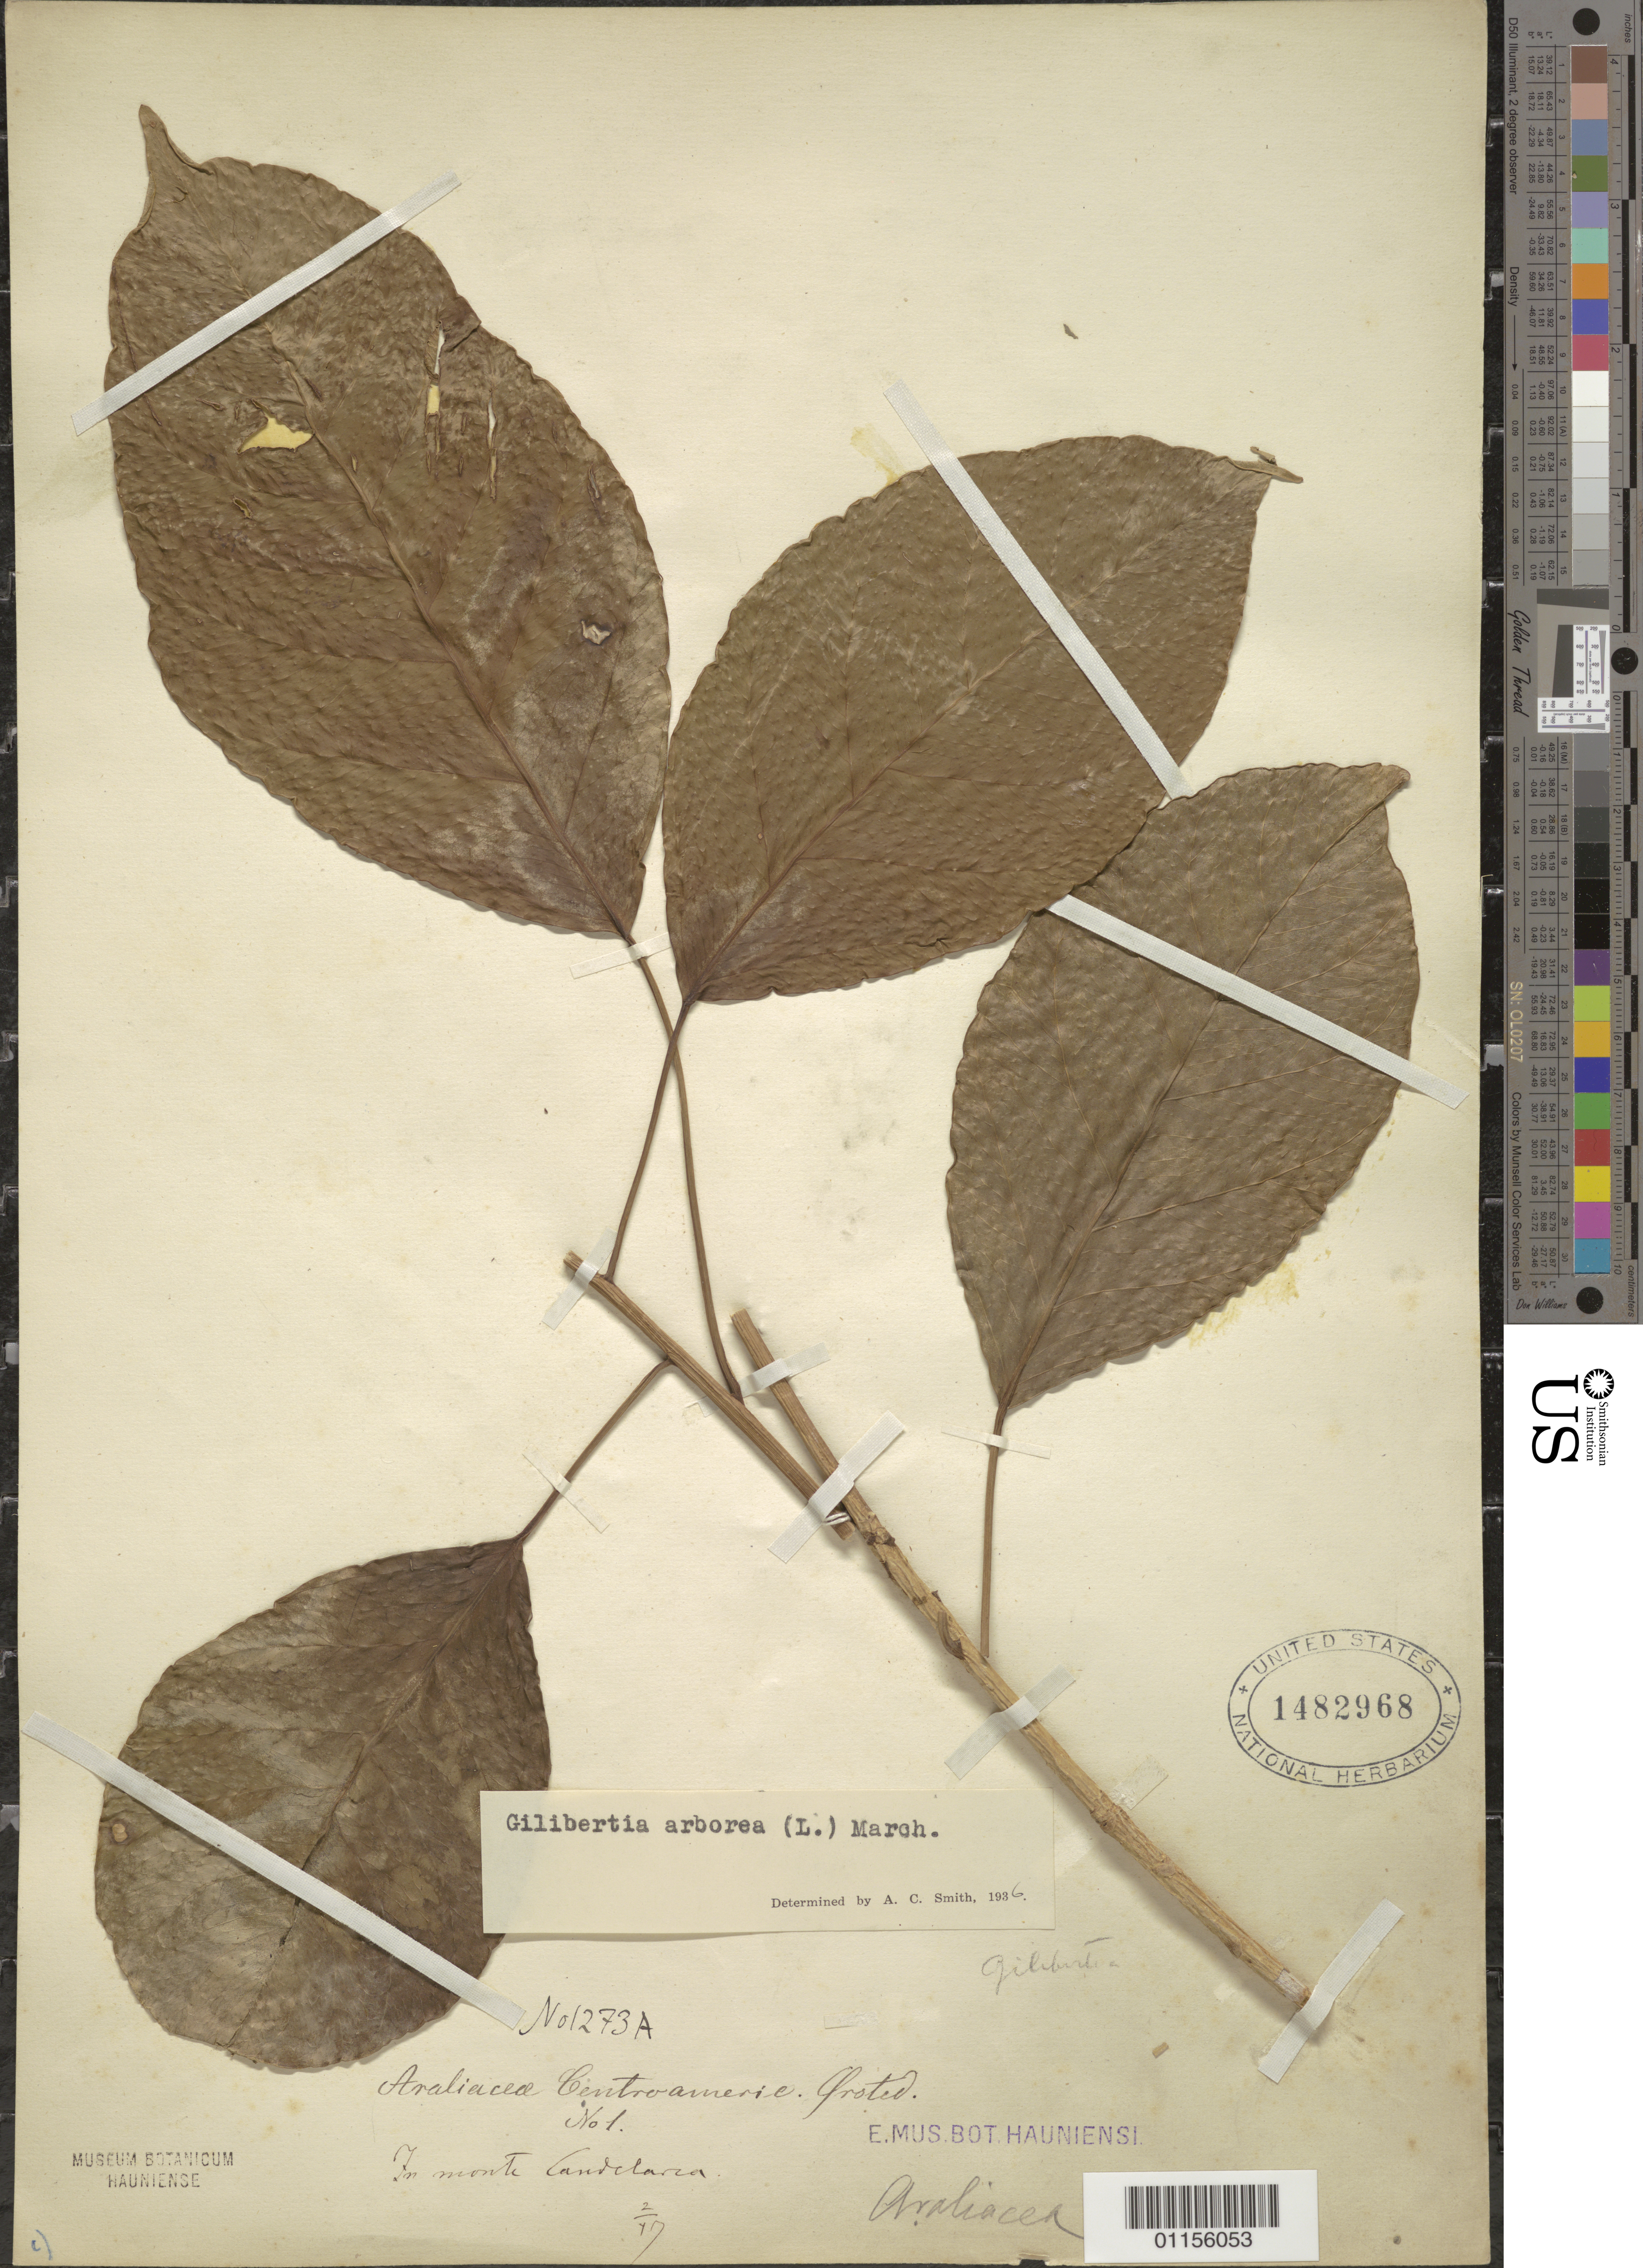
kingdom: Plantae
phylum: Tracheophyta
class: Magnoliopsida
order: Apiales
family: Araliaceae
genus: Dendropanax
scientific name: Dendropanax arboreus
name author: (L.) Decne. & Planch.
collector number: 1273 A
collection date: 1947-02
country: Mexico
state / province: Sonora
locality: Mt Candelaria.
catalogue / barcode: US 1482968